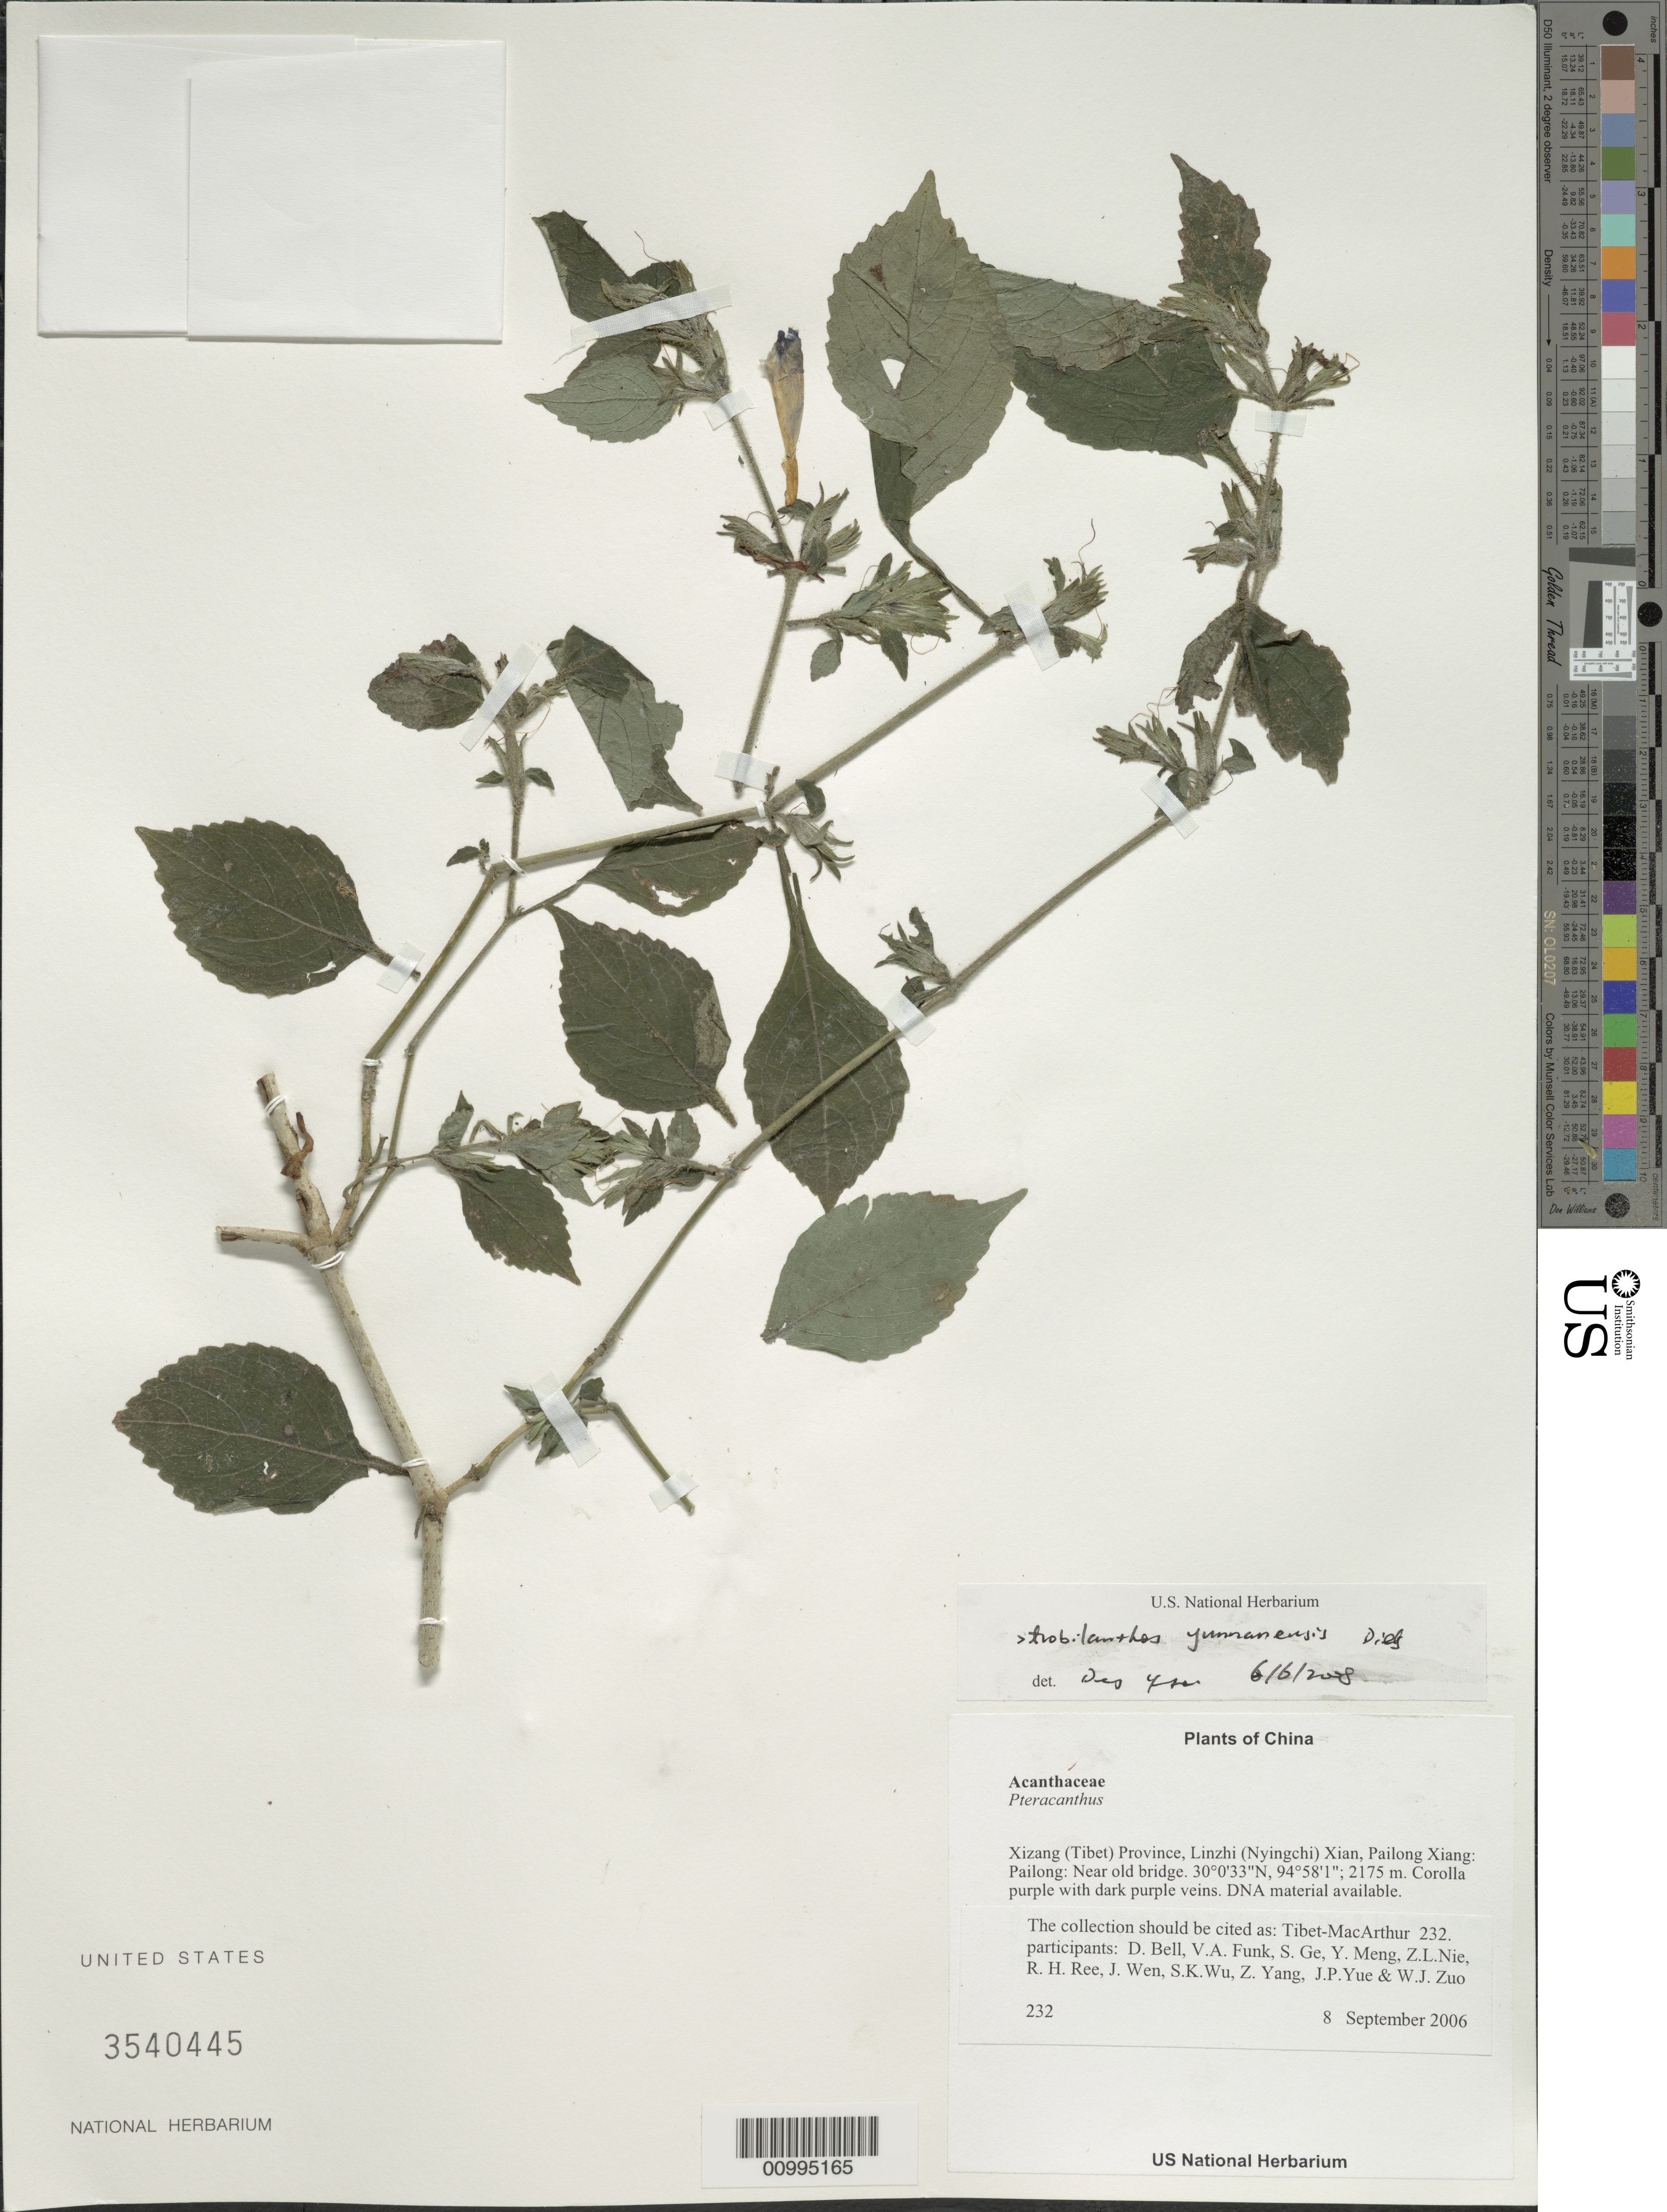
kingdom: Plantae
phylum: Tracheophyta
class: Magnoliopsida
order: Lamiales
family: Acanthaceae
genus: Strobilanthes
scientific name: Strobilanthes yunnanensis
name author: Diels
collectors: Tibet-MacArthur, D. A. Bell, V. Funk, S. Ge, Y. Meng, Z. Nie, R. Ree, J. Wen, S. K. Wu, Z. Yang, J. Yue & W. Zuo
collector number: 232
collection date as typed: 08 Sep 2006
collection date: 2006-09-08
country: China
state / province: Xizang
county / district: Linzhi (Nyingchi) Xian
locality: Pailong Xiang: Pailong. Near old bridge.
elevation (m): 2175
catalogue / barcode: US 3540445